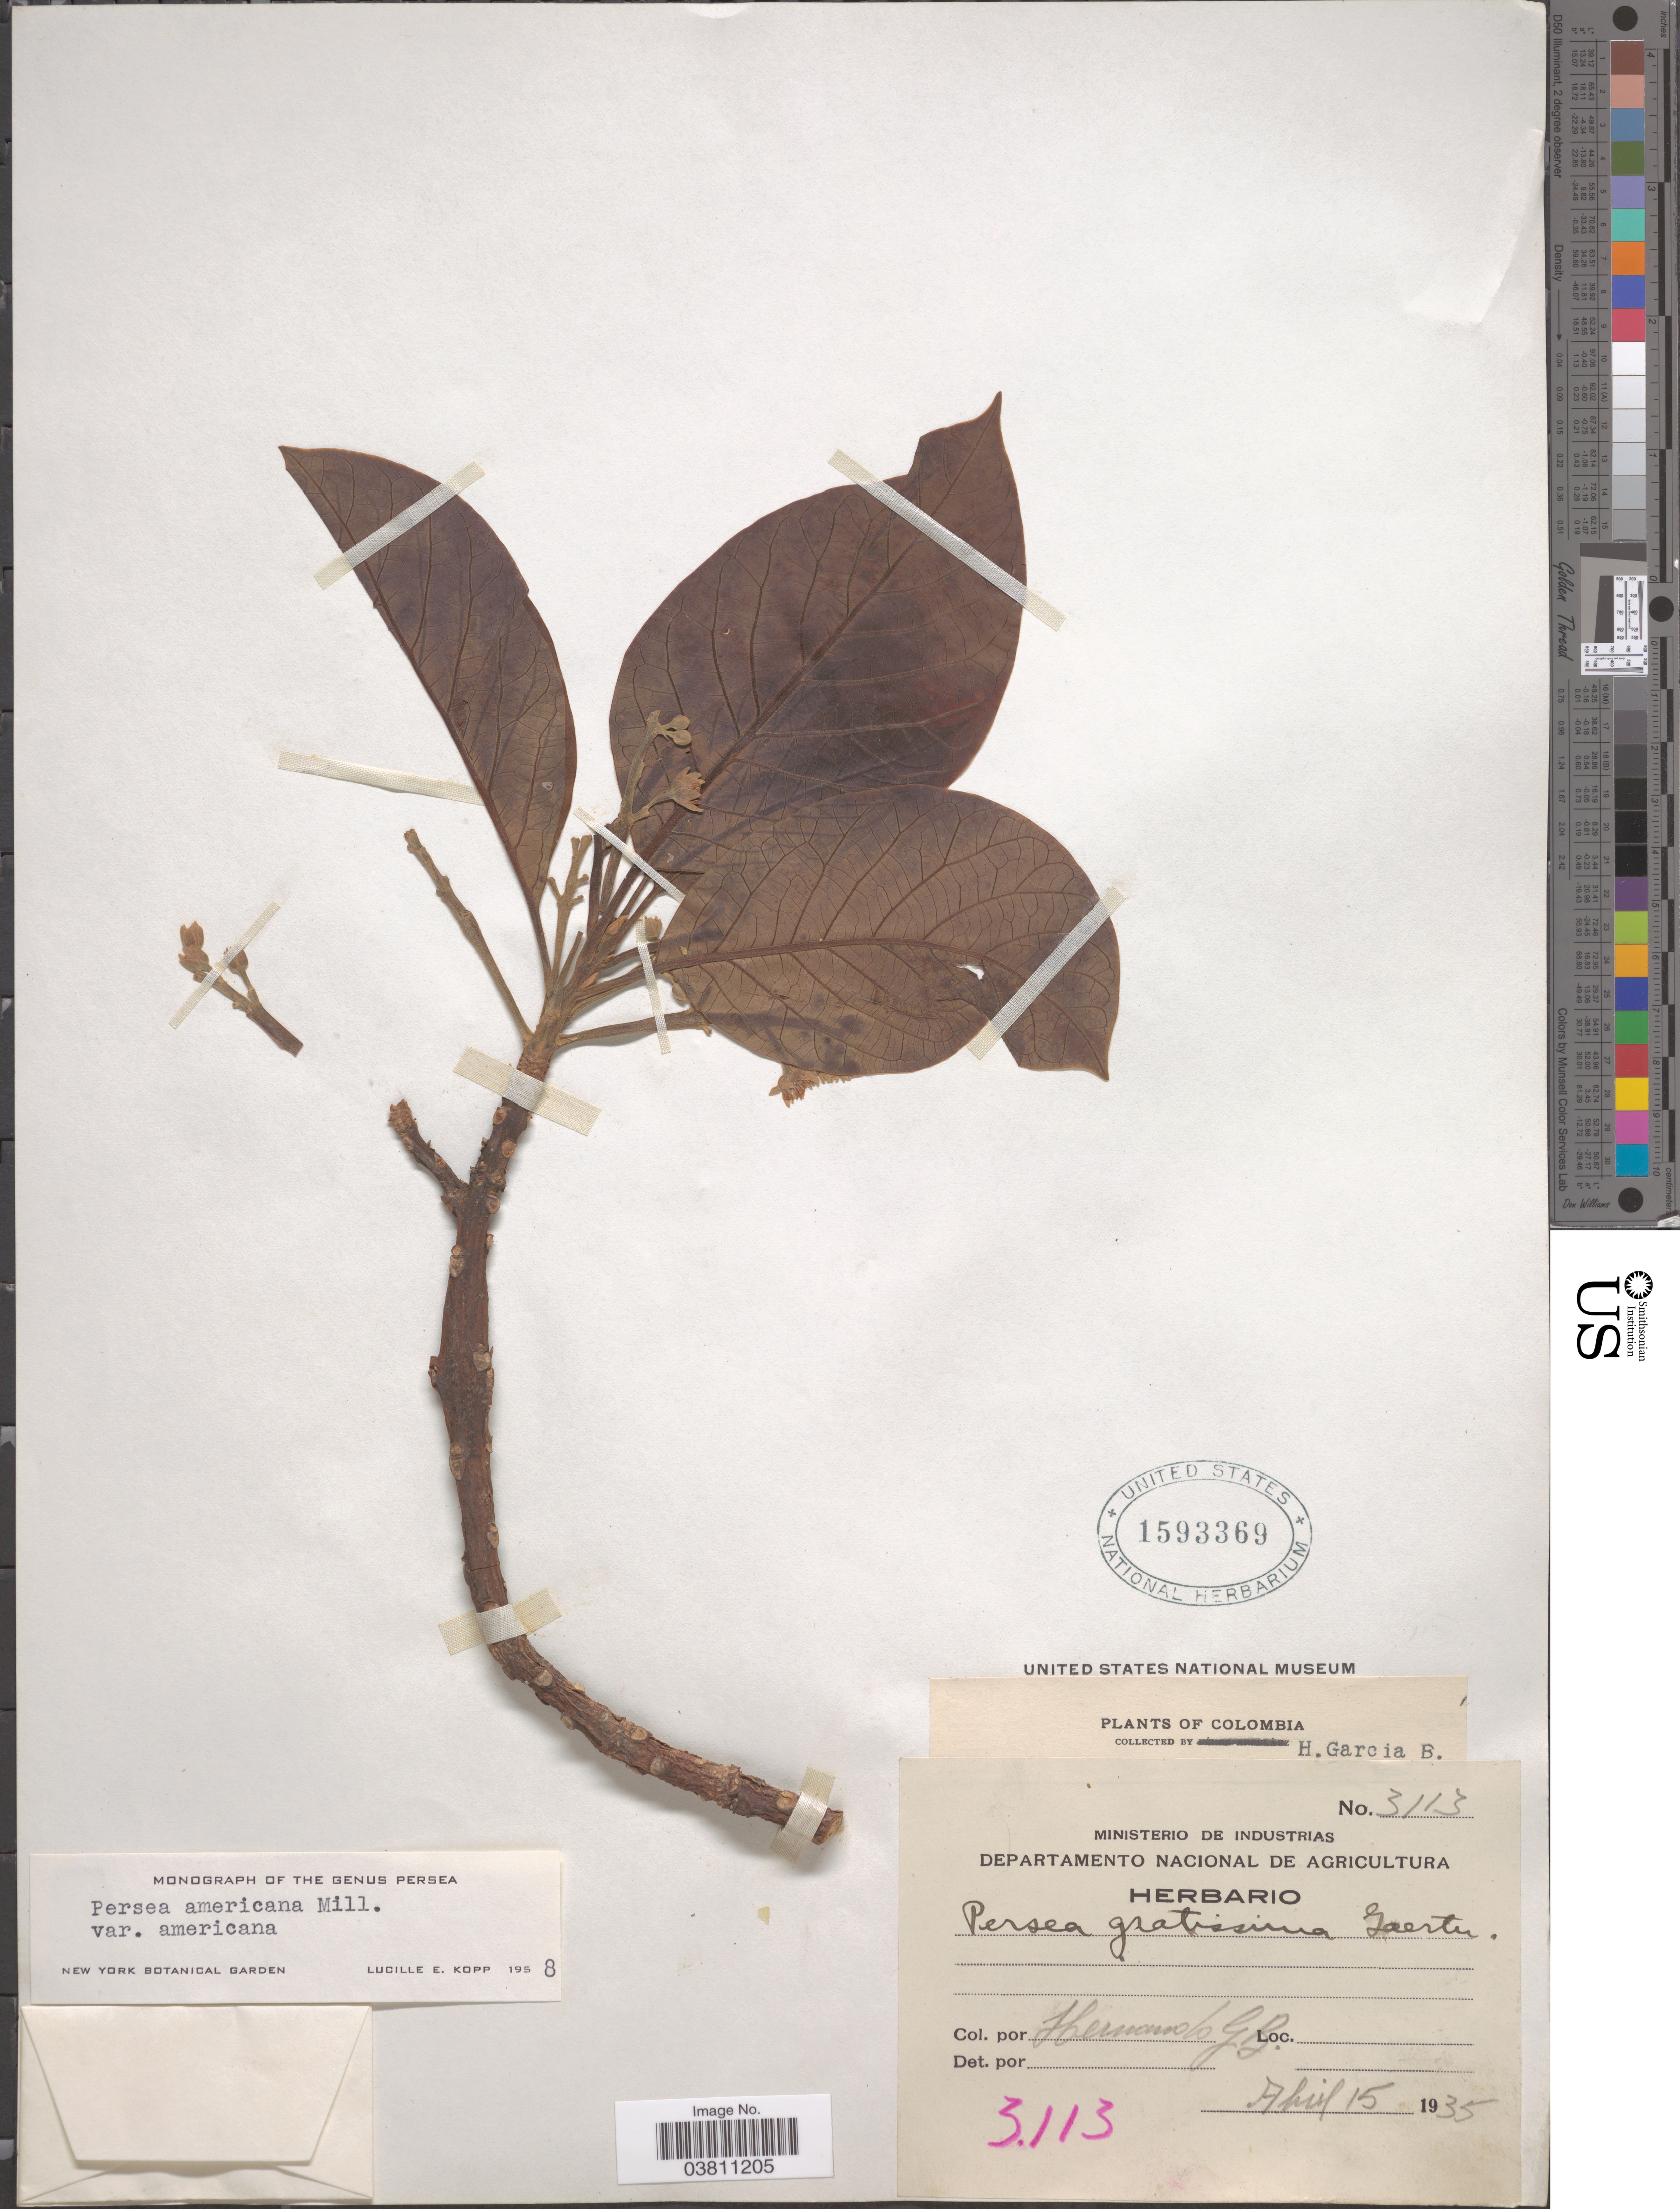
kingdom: Plantae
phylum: Tracheophyta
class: Magnoliopsida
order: Laurales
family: Lauraceae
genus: Persea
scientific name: Persea americana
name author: Mill.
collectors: H. García Barriga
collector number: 3113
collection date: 1935-04-15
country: Colombia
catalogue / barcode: US 1593369